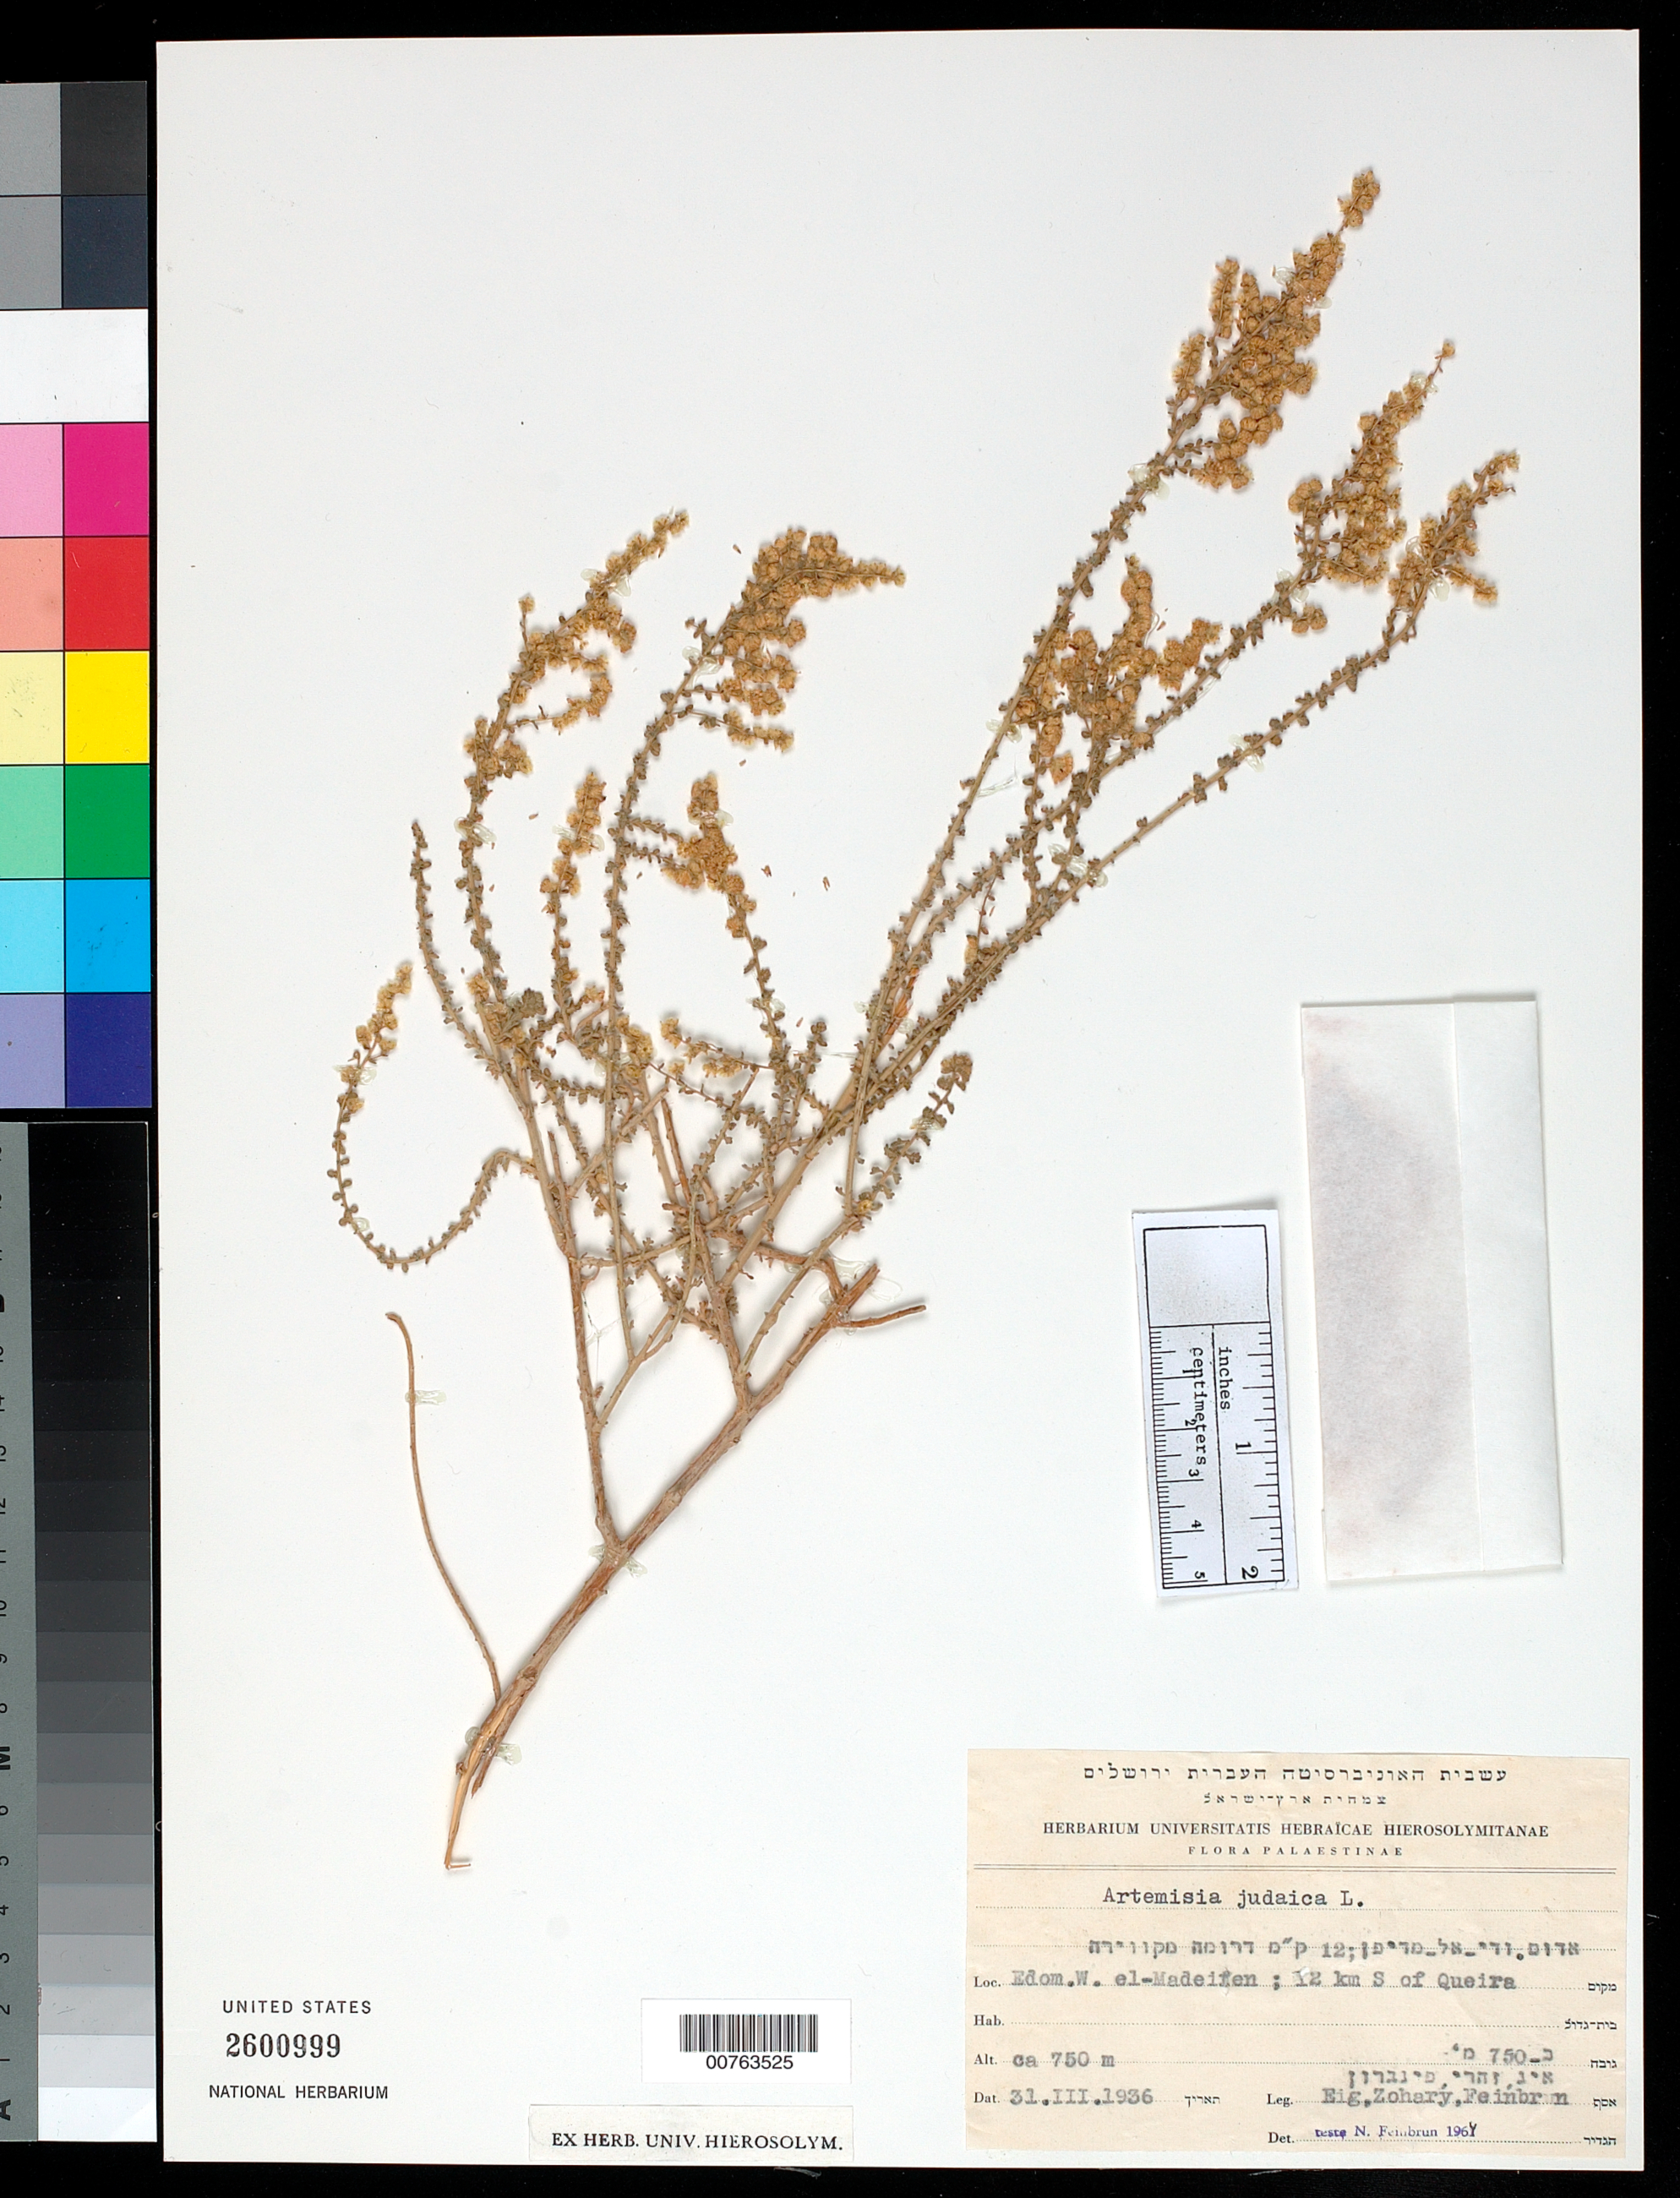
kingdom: Plantae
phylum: Tracheophyta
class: Magnoliopsida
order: Asterales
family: Asteraceae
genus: Artemisia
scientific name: Artemisia judaica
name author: L.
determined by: Feinbrun, N.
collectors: A. Eig, M. Zohary & N. Feinbrun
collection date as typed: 31 Mar 1936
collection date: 1936-03-31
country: Israel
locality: Edom. W el-Madeifen; 12 km S of Queira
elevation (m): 750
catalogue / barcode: US 2600999